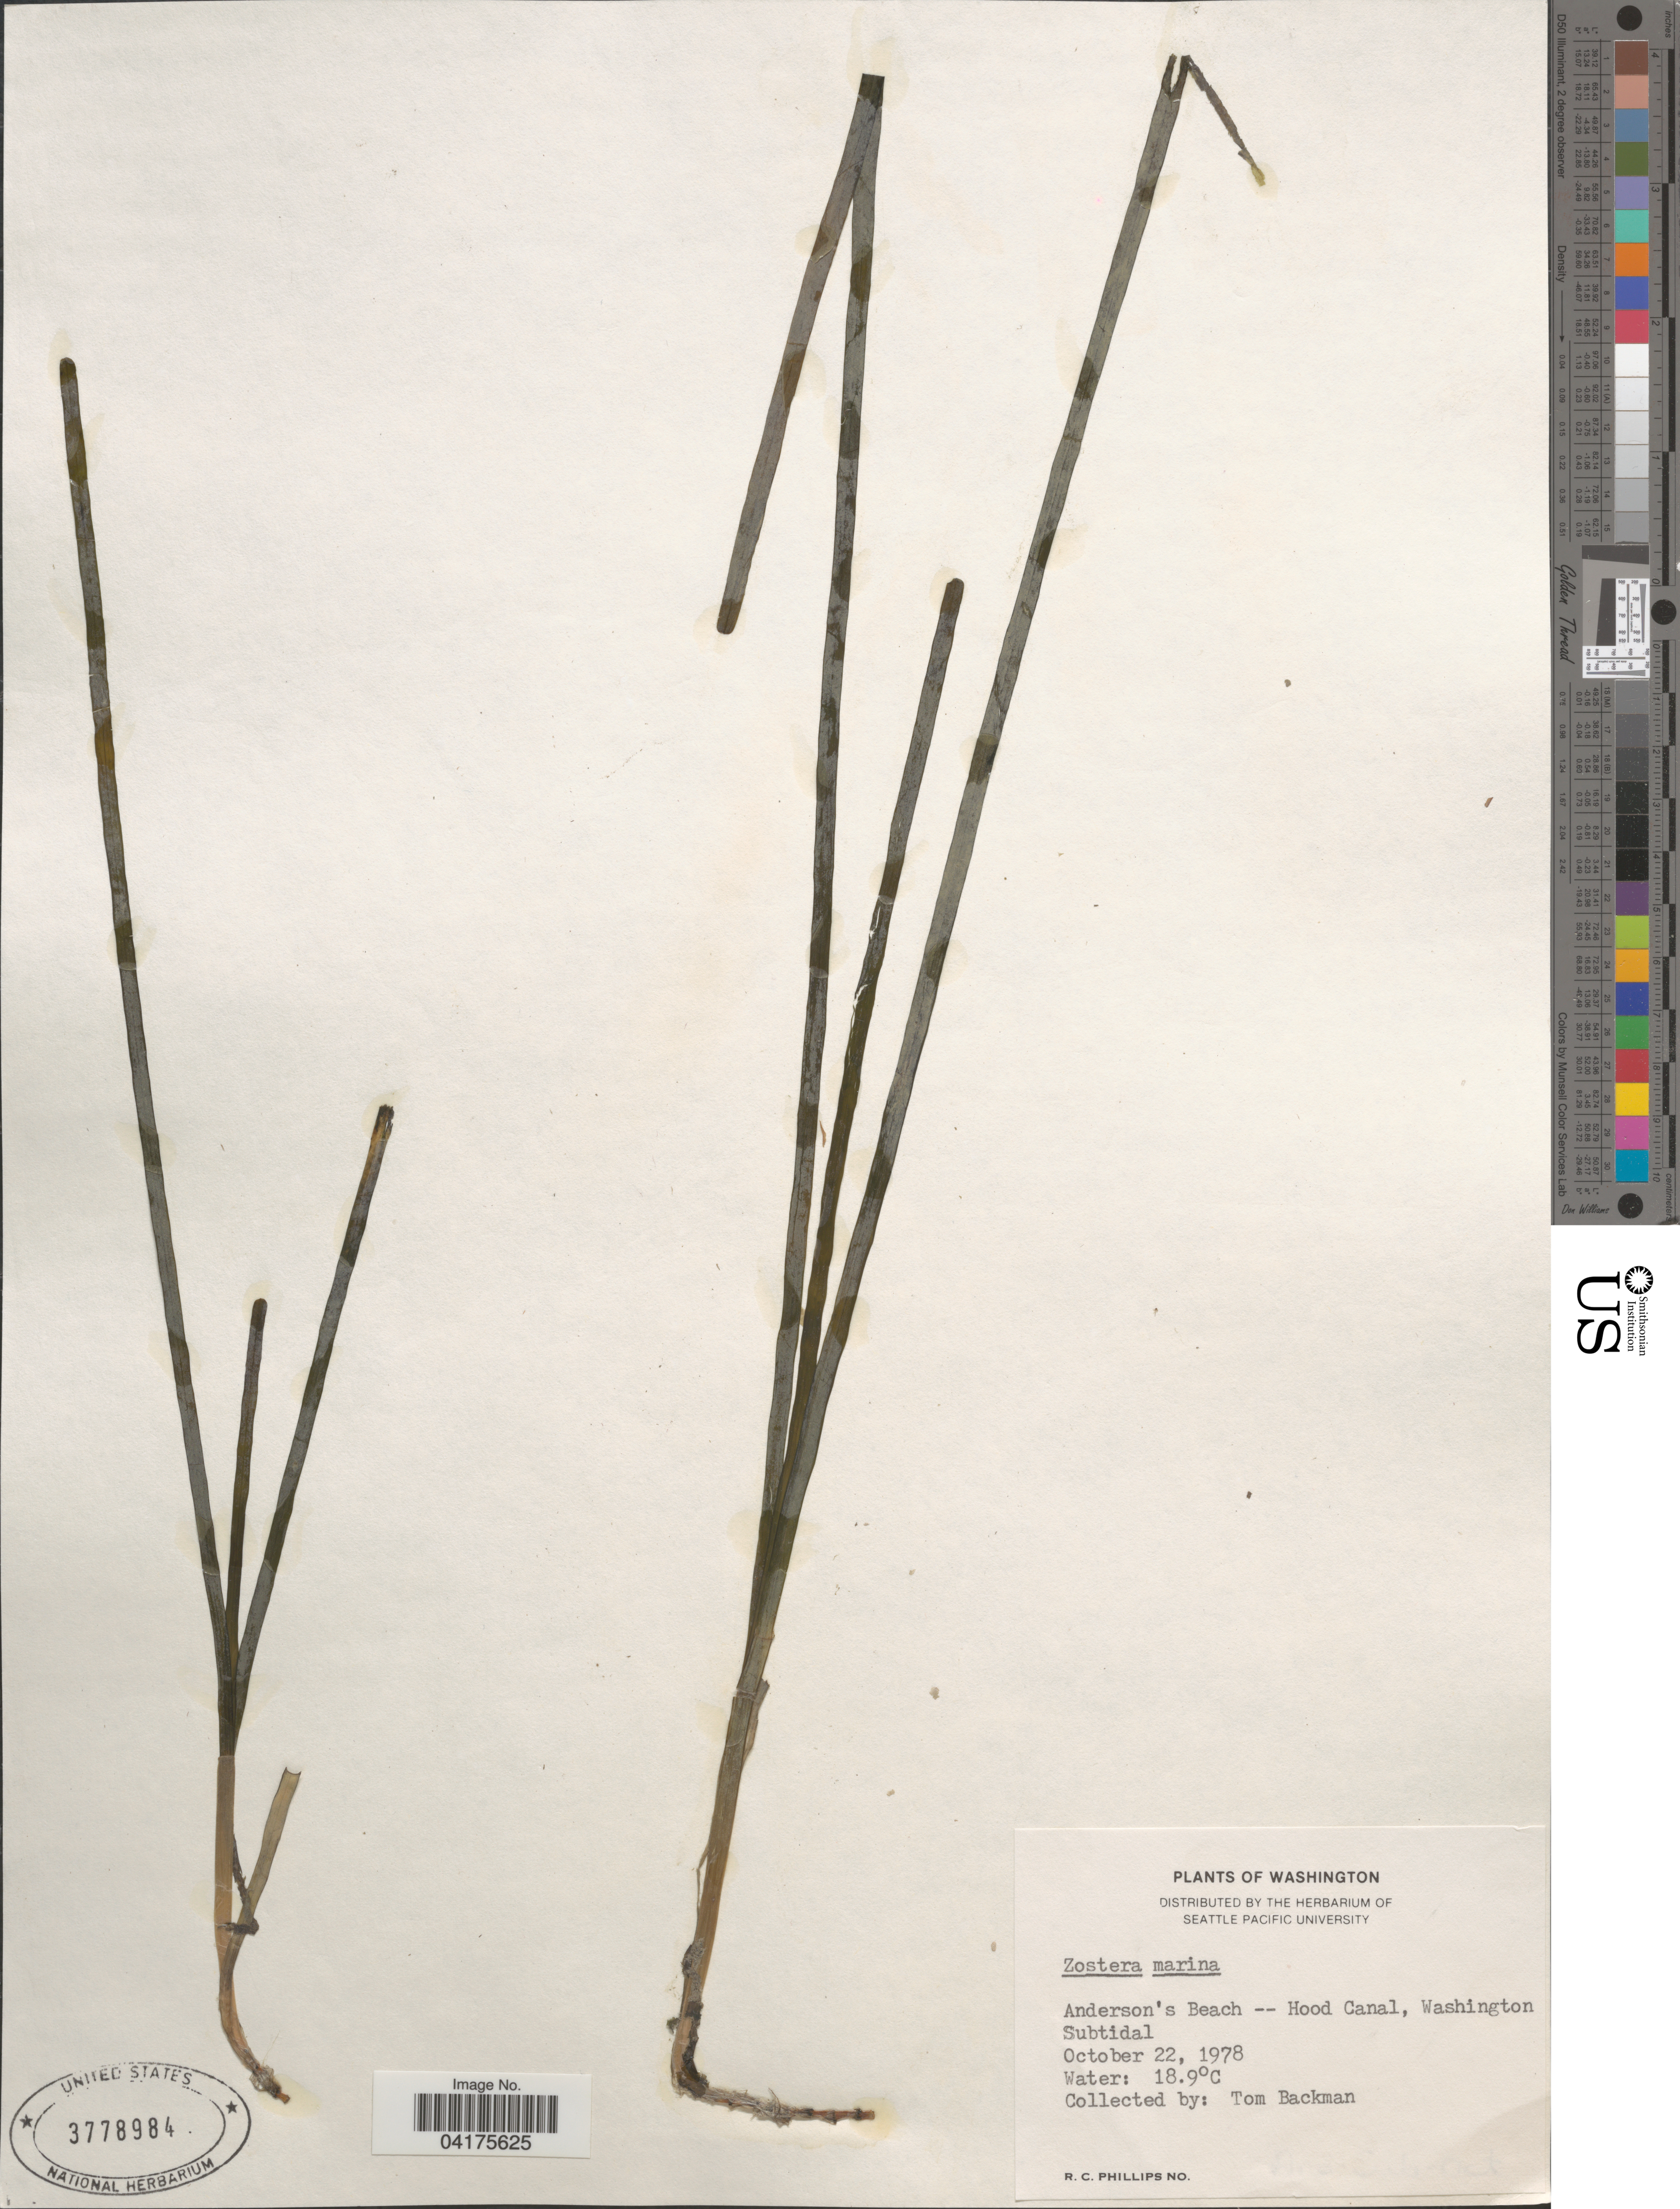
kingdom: Plantae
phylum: Tracheophyta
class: Liliopsida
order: Alismatales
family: Zosteraceae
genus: Zostera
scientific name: Zostera marina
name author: L.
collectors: T. Backman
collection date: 1978-10-22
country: United States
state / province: Washington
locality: Anderson's Beach -- Hood Canal.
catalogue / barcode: US 3778984